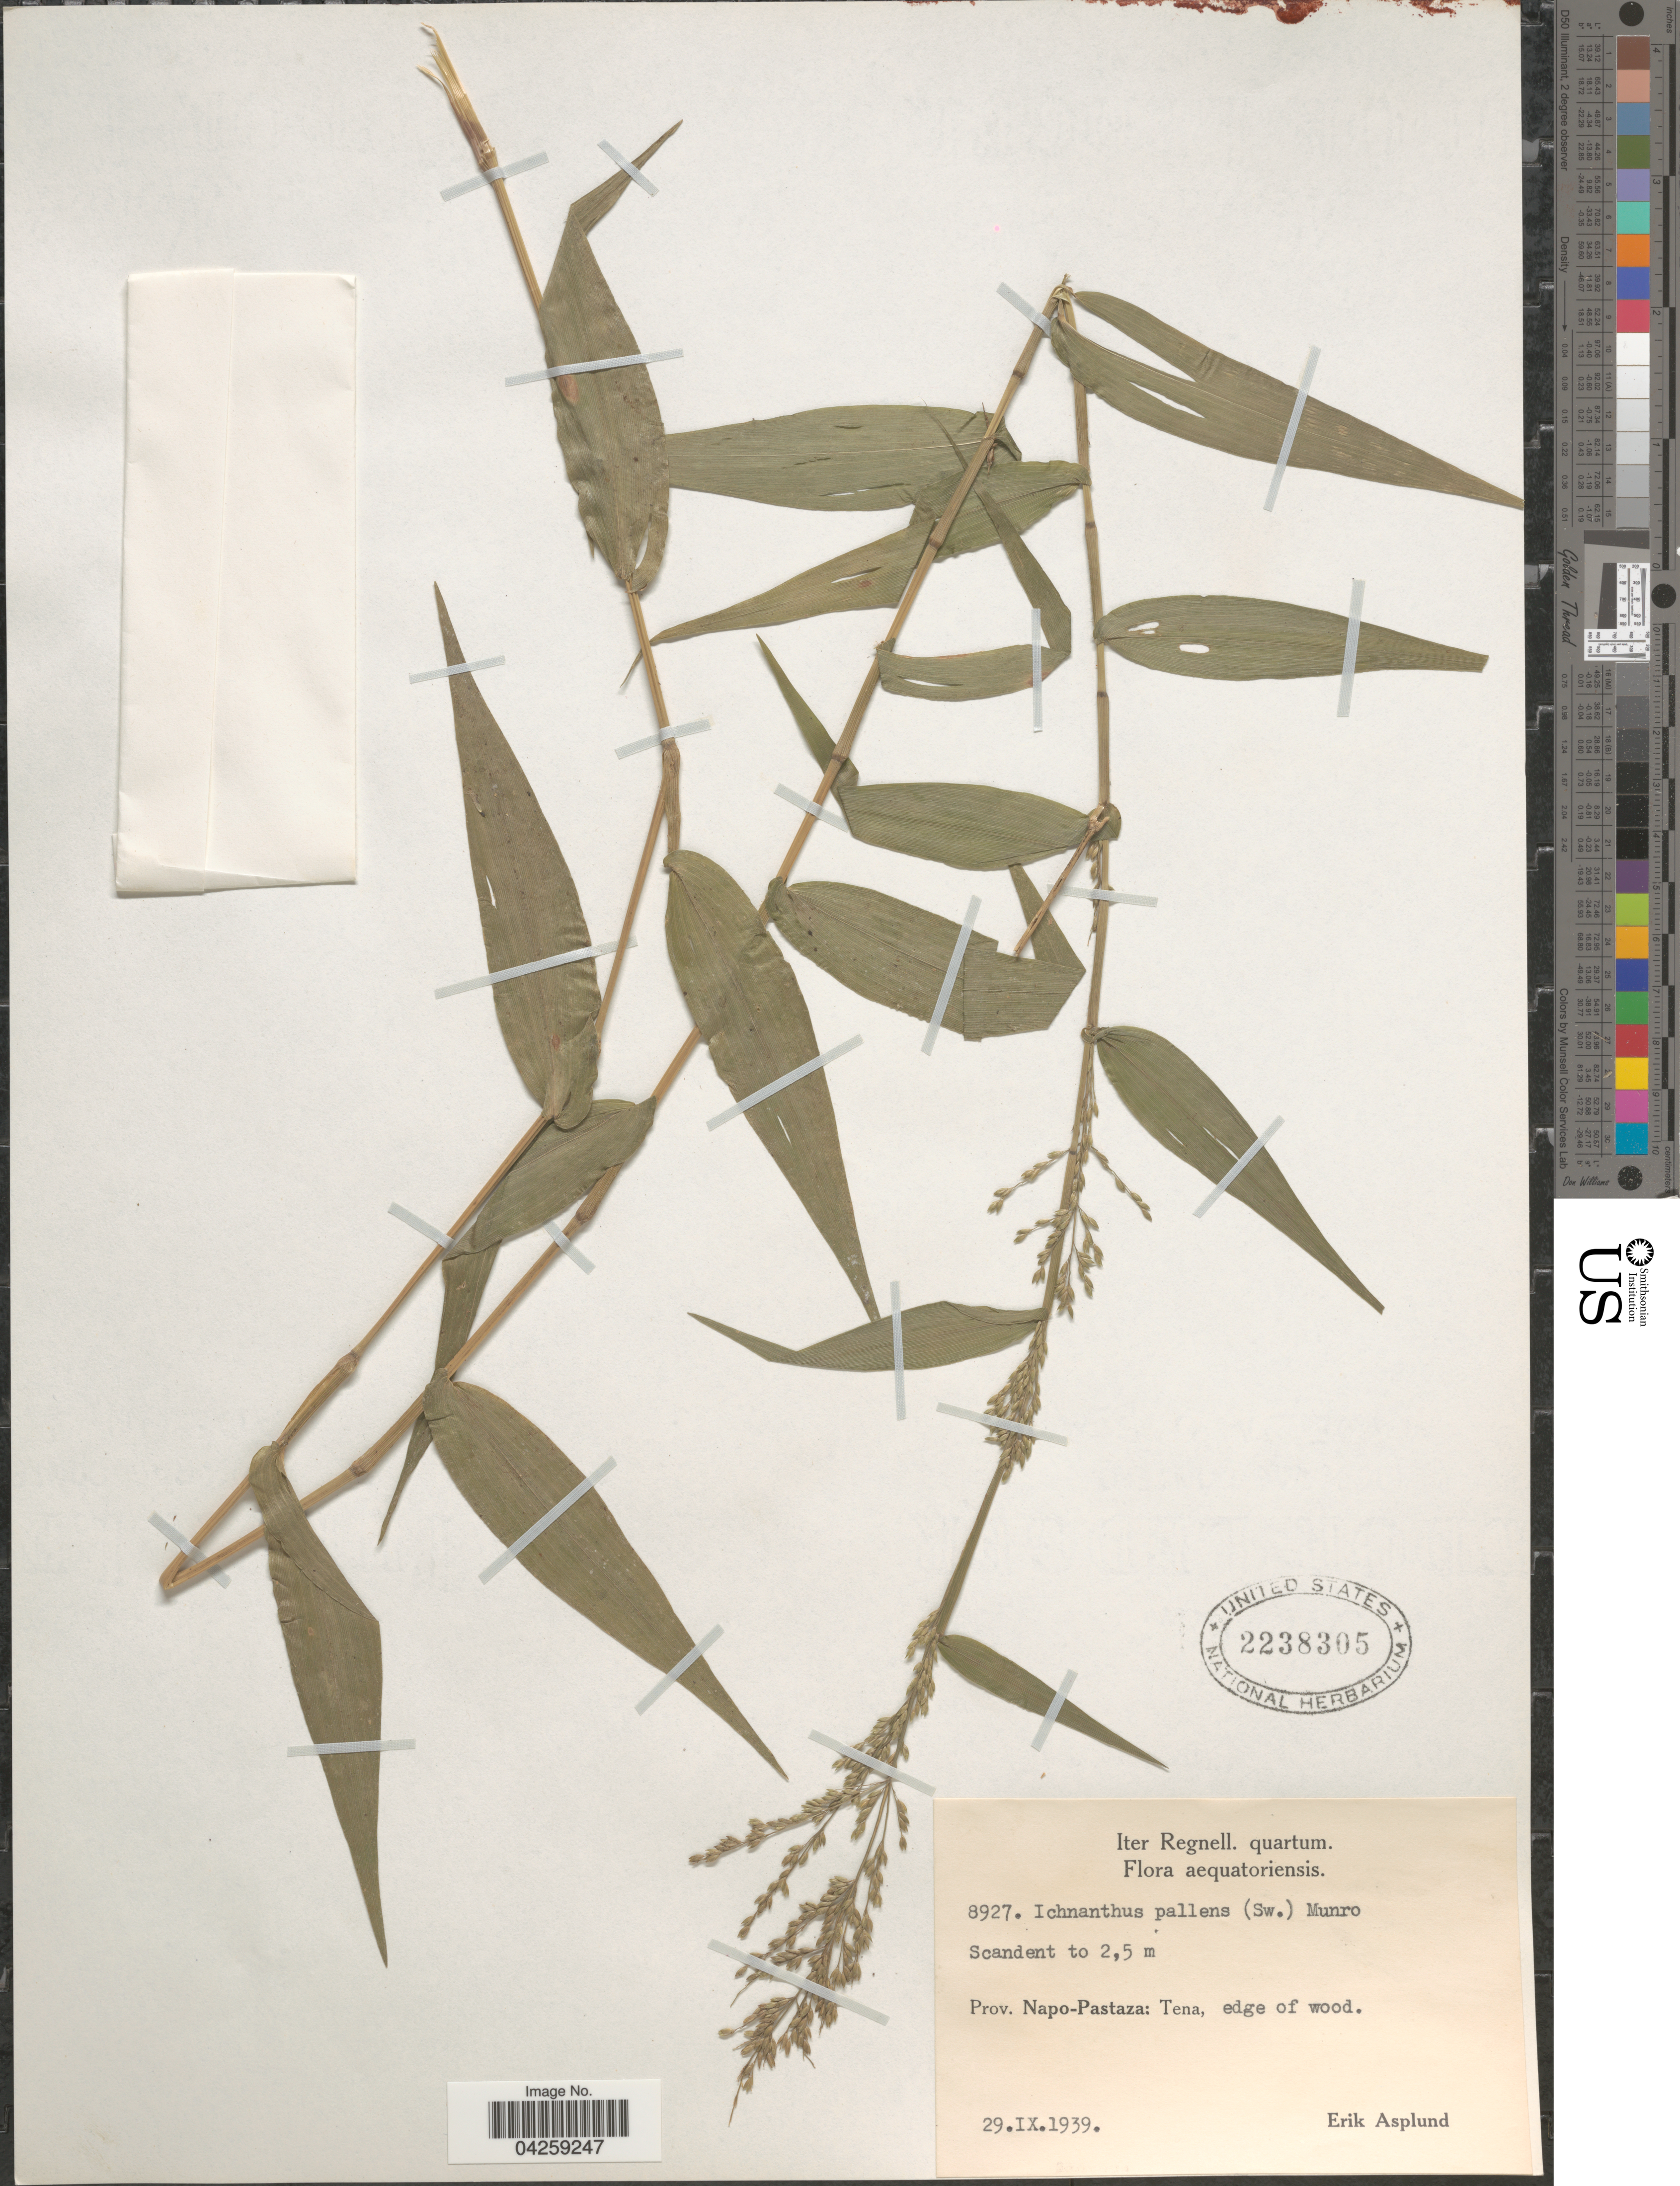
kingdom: Plantae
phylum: Tracheophyta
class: Liliopsida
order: Poales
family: Poaceae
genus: Ichnanthus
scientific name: Ichnanthus pallens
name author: (Sw.) Munro ex Benth.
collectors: E. Asplund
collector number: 8927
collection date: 1939-09-29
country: Ecuador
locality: Iter Regnell. quartum. Aequatoriensis. Prov. Napo-Pastaza: Tena, edge of wood.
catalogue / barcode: US 2238305